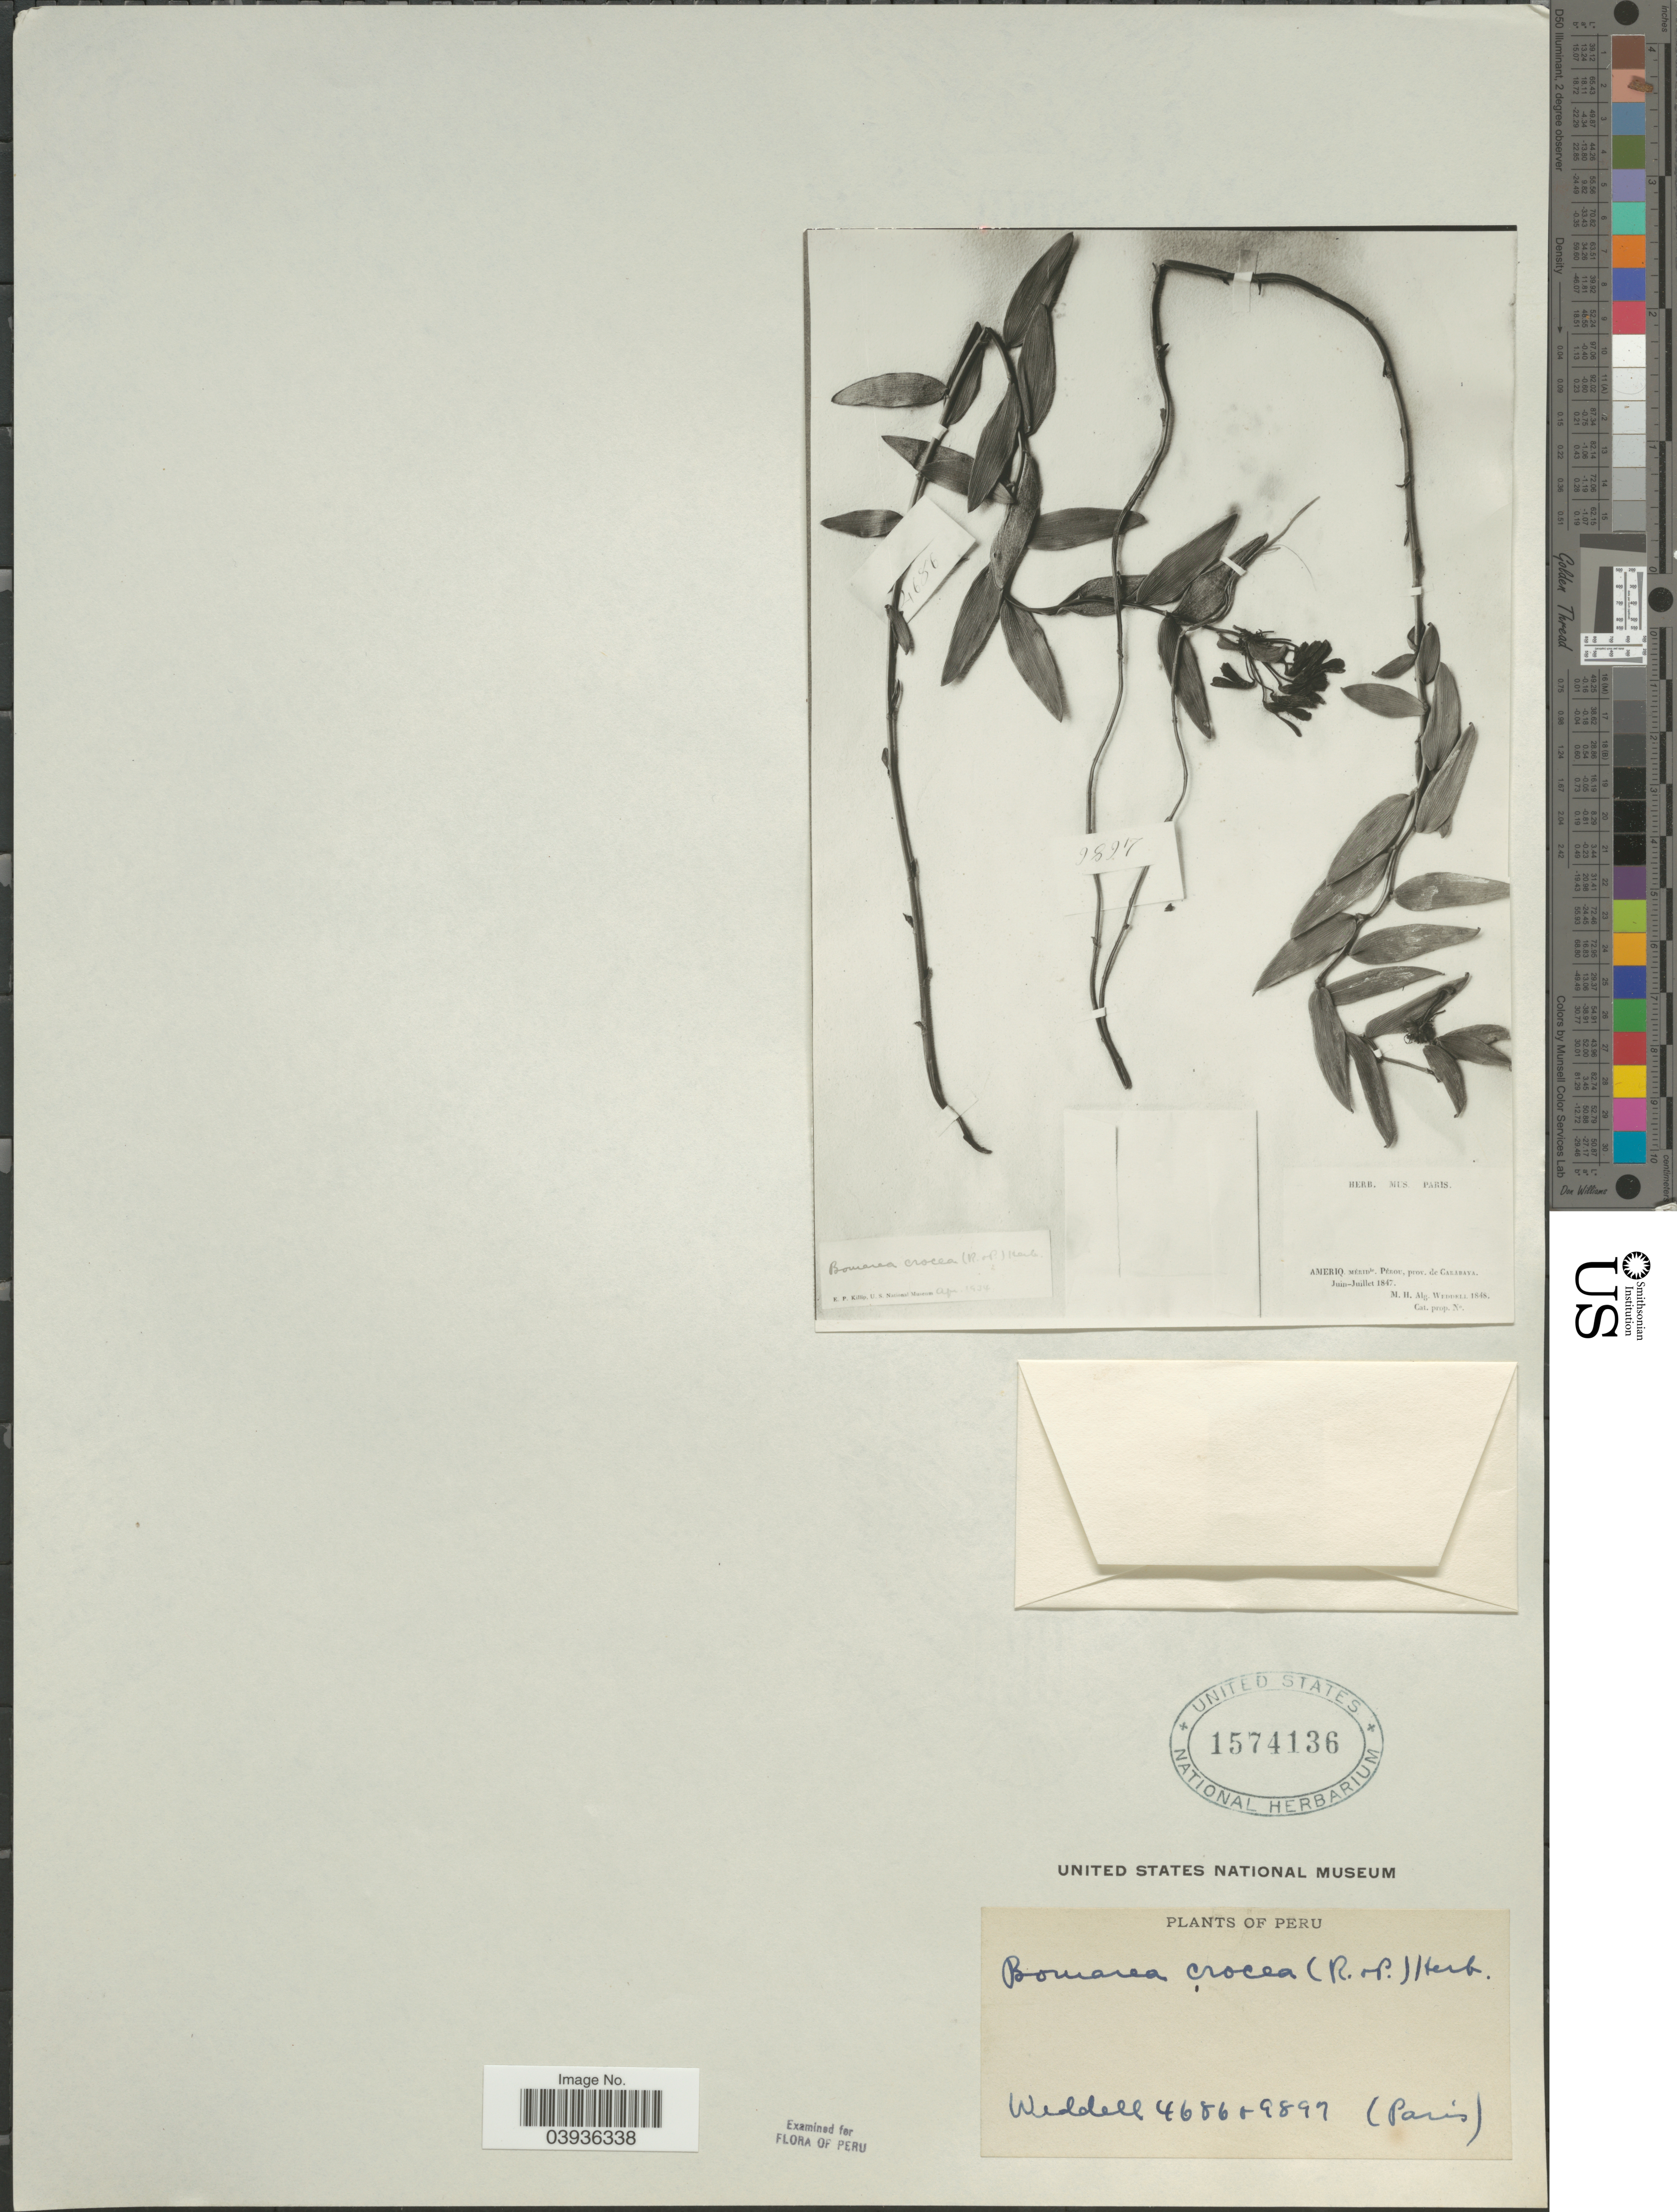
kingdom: Plantae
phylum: Tracheophyta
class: Liliopsida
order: Liliales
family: Alstroemeriaceae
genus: Bomarea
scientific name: Bomarea crocea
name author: (Ruiz & Pav.) Herb.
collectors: H. A. Weddell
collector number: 4686/9897*?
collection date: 1847-06/1847-07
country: Peru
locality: Ameriq. merid, prov de Carabaya.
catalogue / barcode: US 1574136